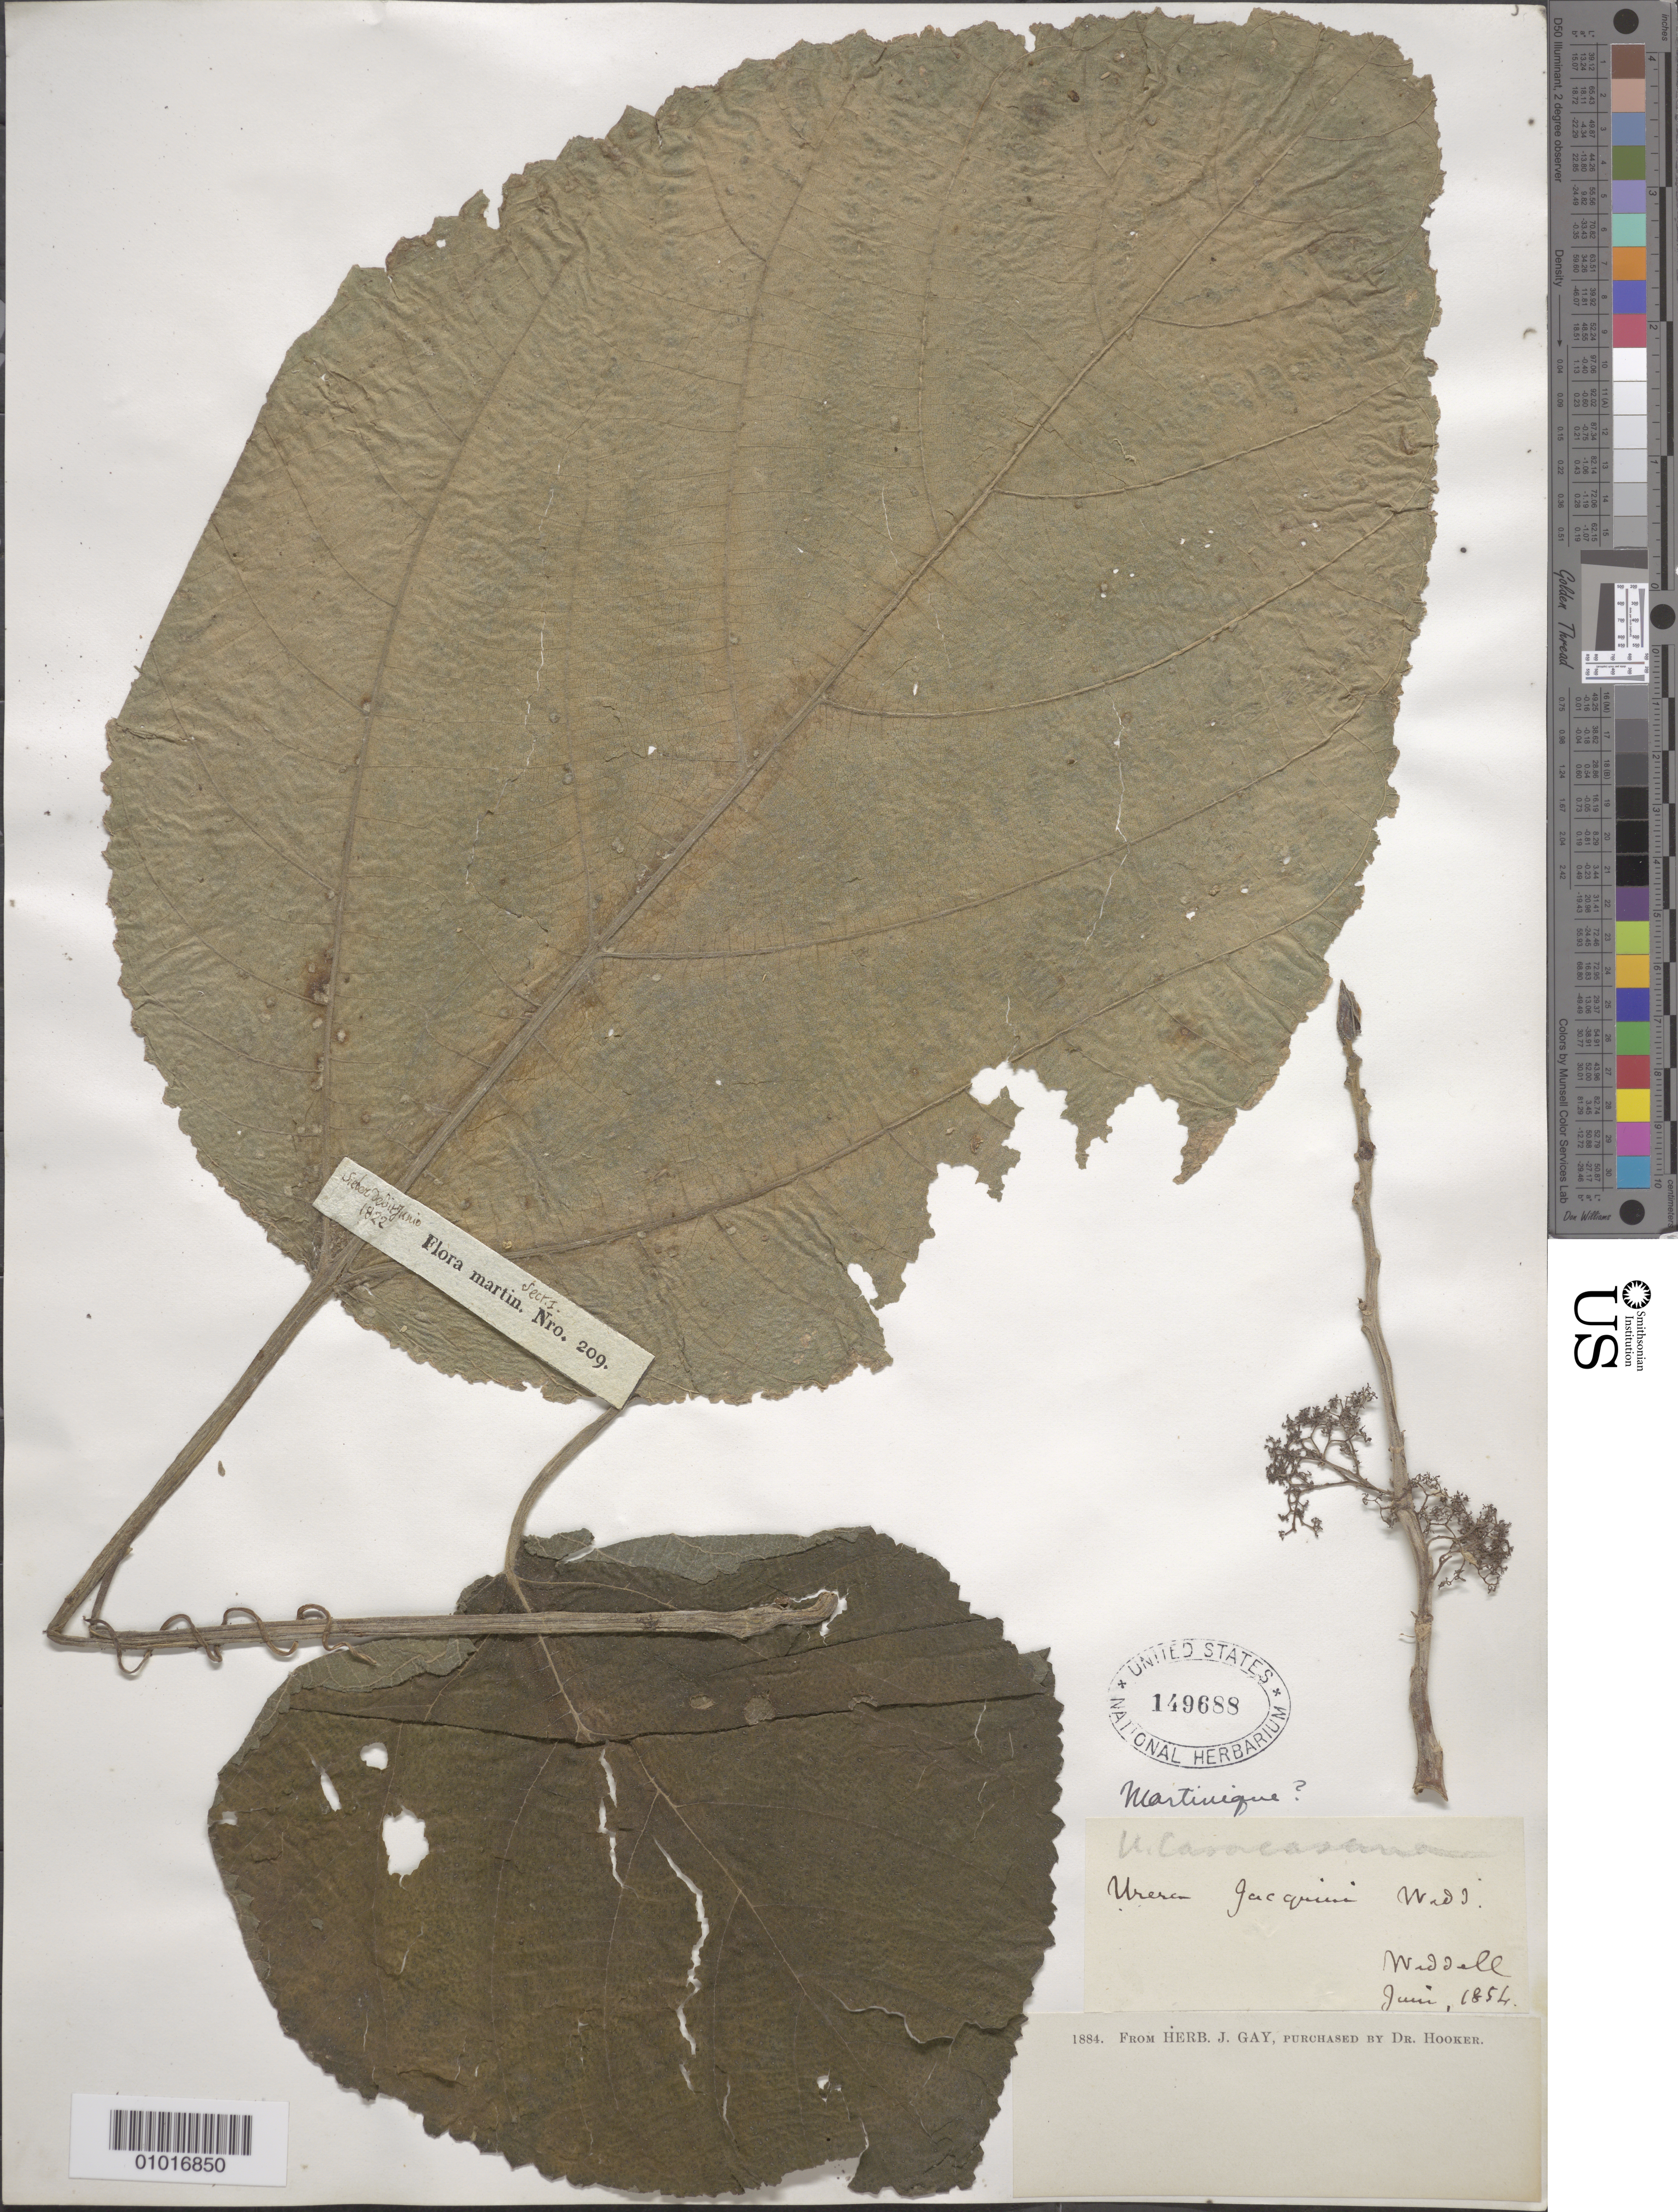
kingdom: Plantae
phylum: Tracheophyta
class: Magnoliopsida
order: Rosales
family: Urticaceae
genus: Urera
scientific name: Urera caracasana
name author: (Jacq.) Gaudich. ex Griseb.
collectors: J. Gay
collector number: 209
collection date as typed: Jun 1854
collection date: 1854-06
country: Martinique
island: Martinique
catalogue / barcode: US 149688